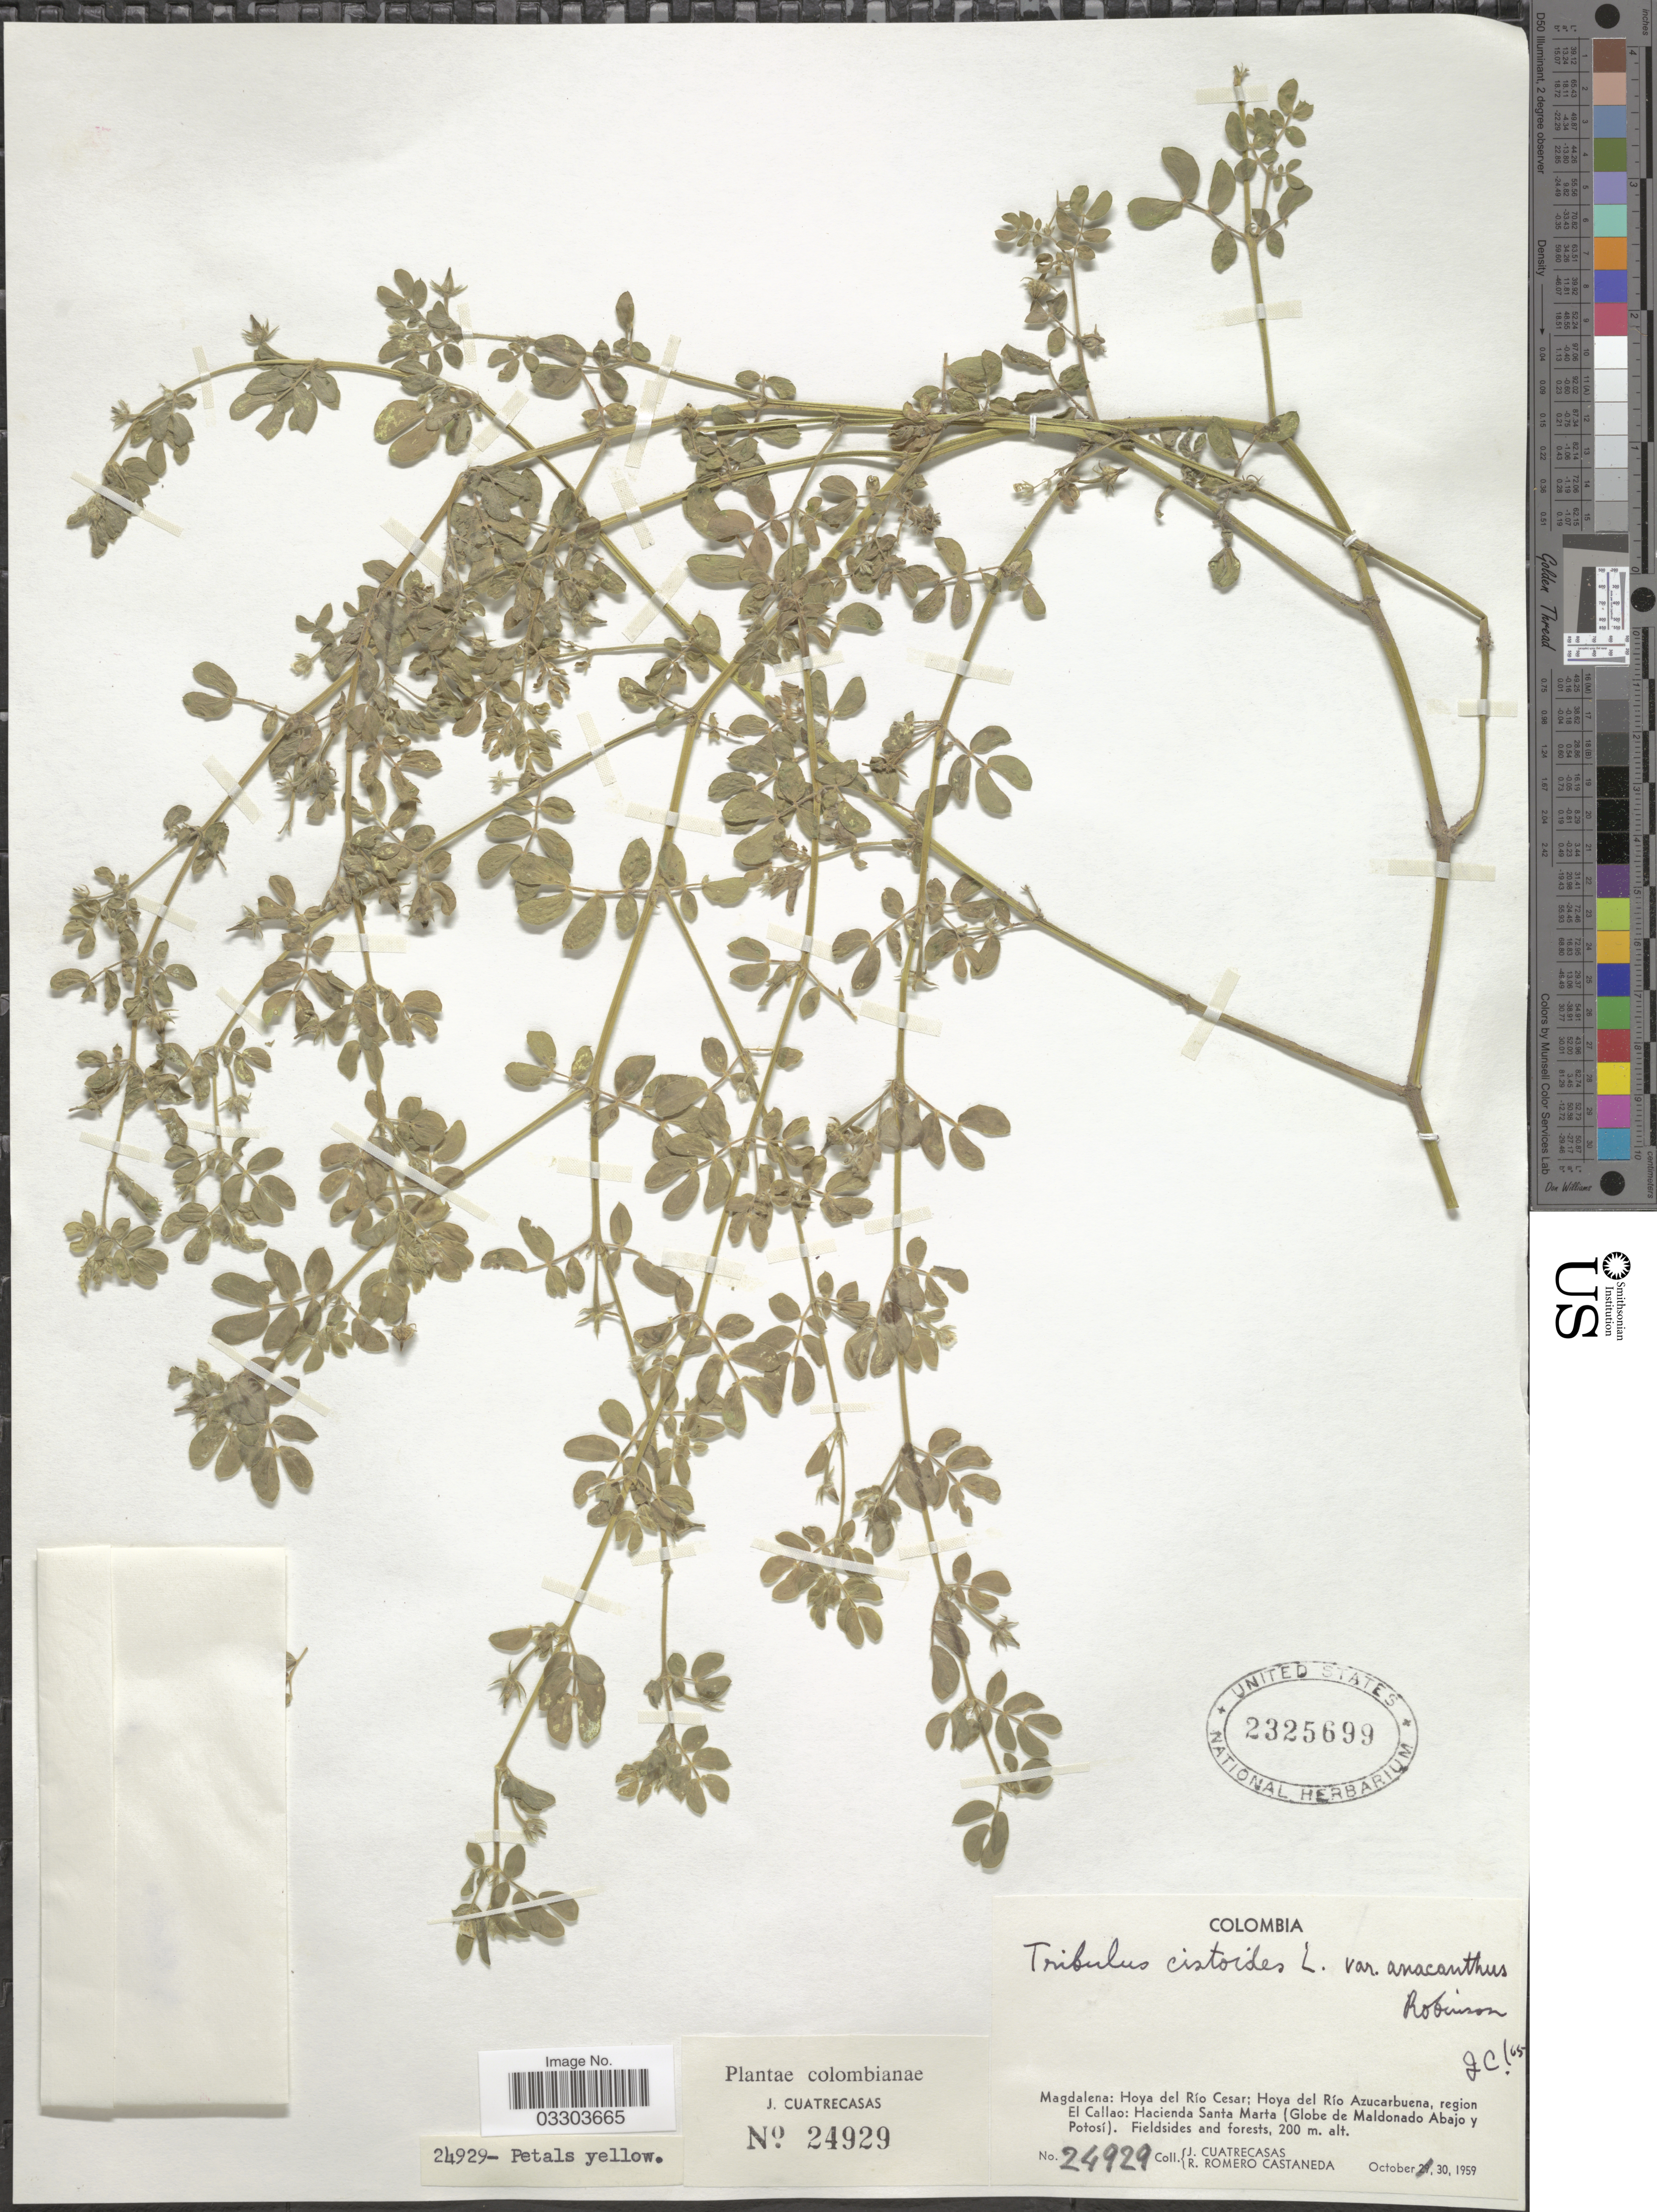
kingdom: Plantae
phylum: Tracheophyta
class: Magnoliopsida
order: Zygophyllales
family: Zygophyllaceae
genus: Tribulus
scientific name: Tribulus cistoides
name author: L.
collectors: J. Cuatrecasas & R. Romero Castañeda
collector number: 24929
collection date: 1959-10-30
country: Colombia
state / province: Magdalena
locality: Hoya del Río Cesar; Hoya del Río Azucarbuena, region El Callao: Hacienda Santa Marta (Globe de Maldonado Abajo y Potosí).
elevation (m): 200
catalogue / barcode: US 2325699